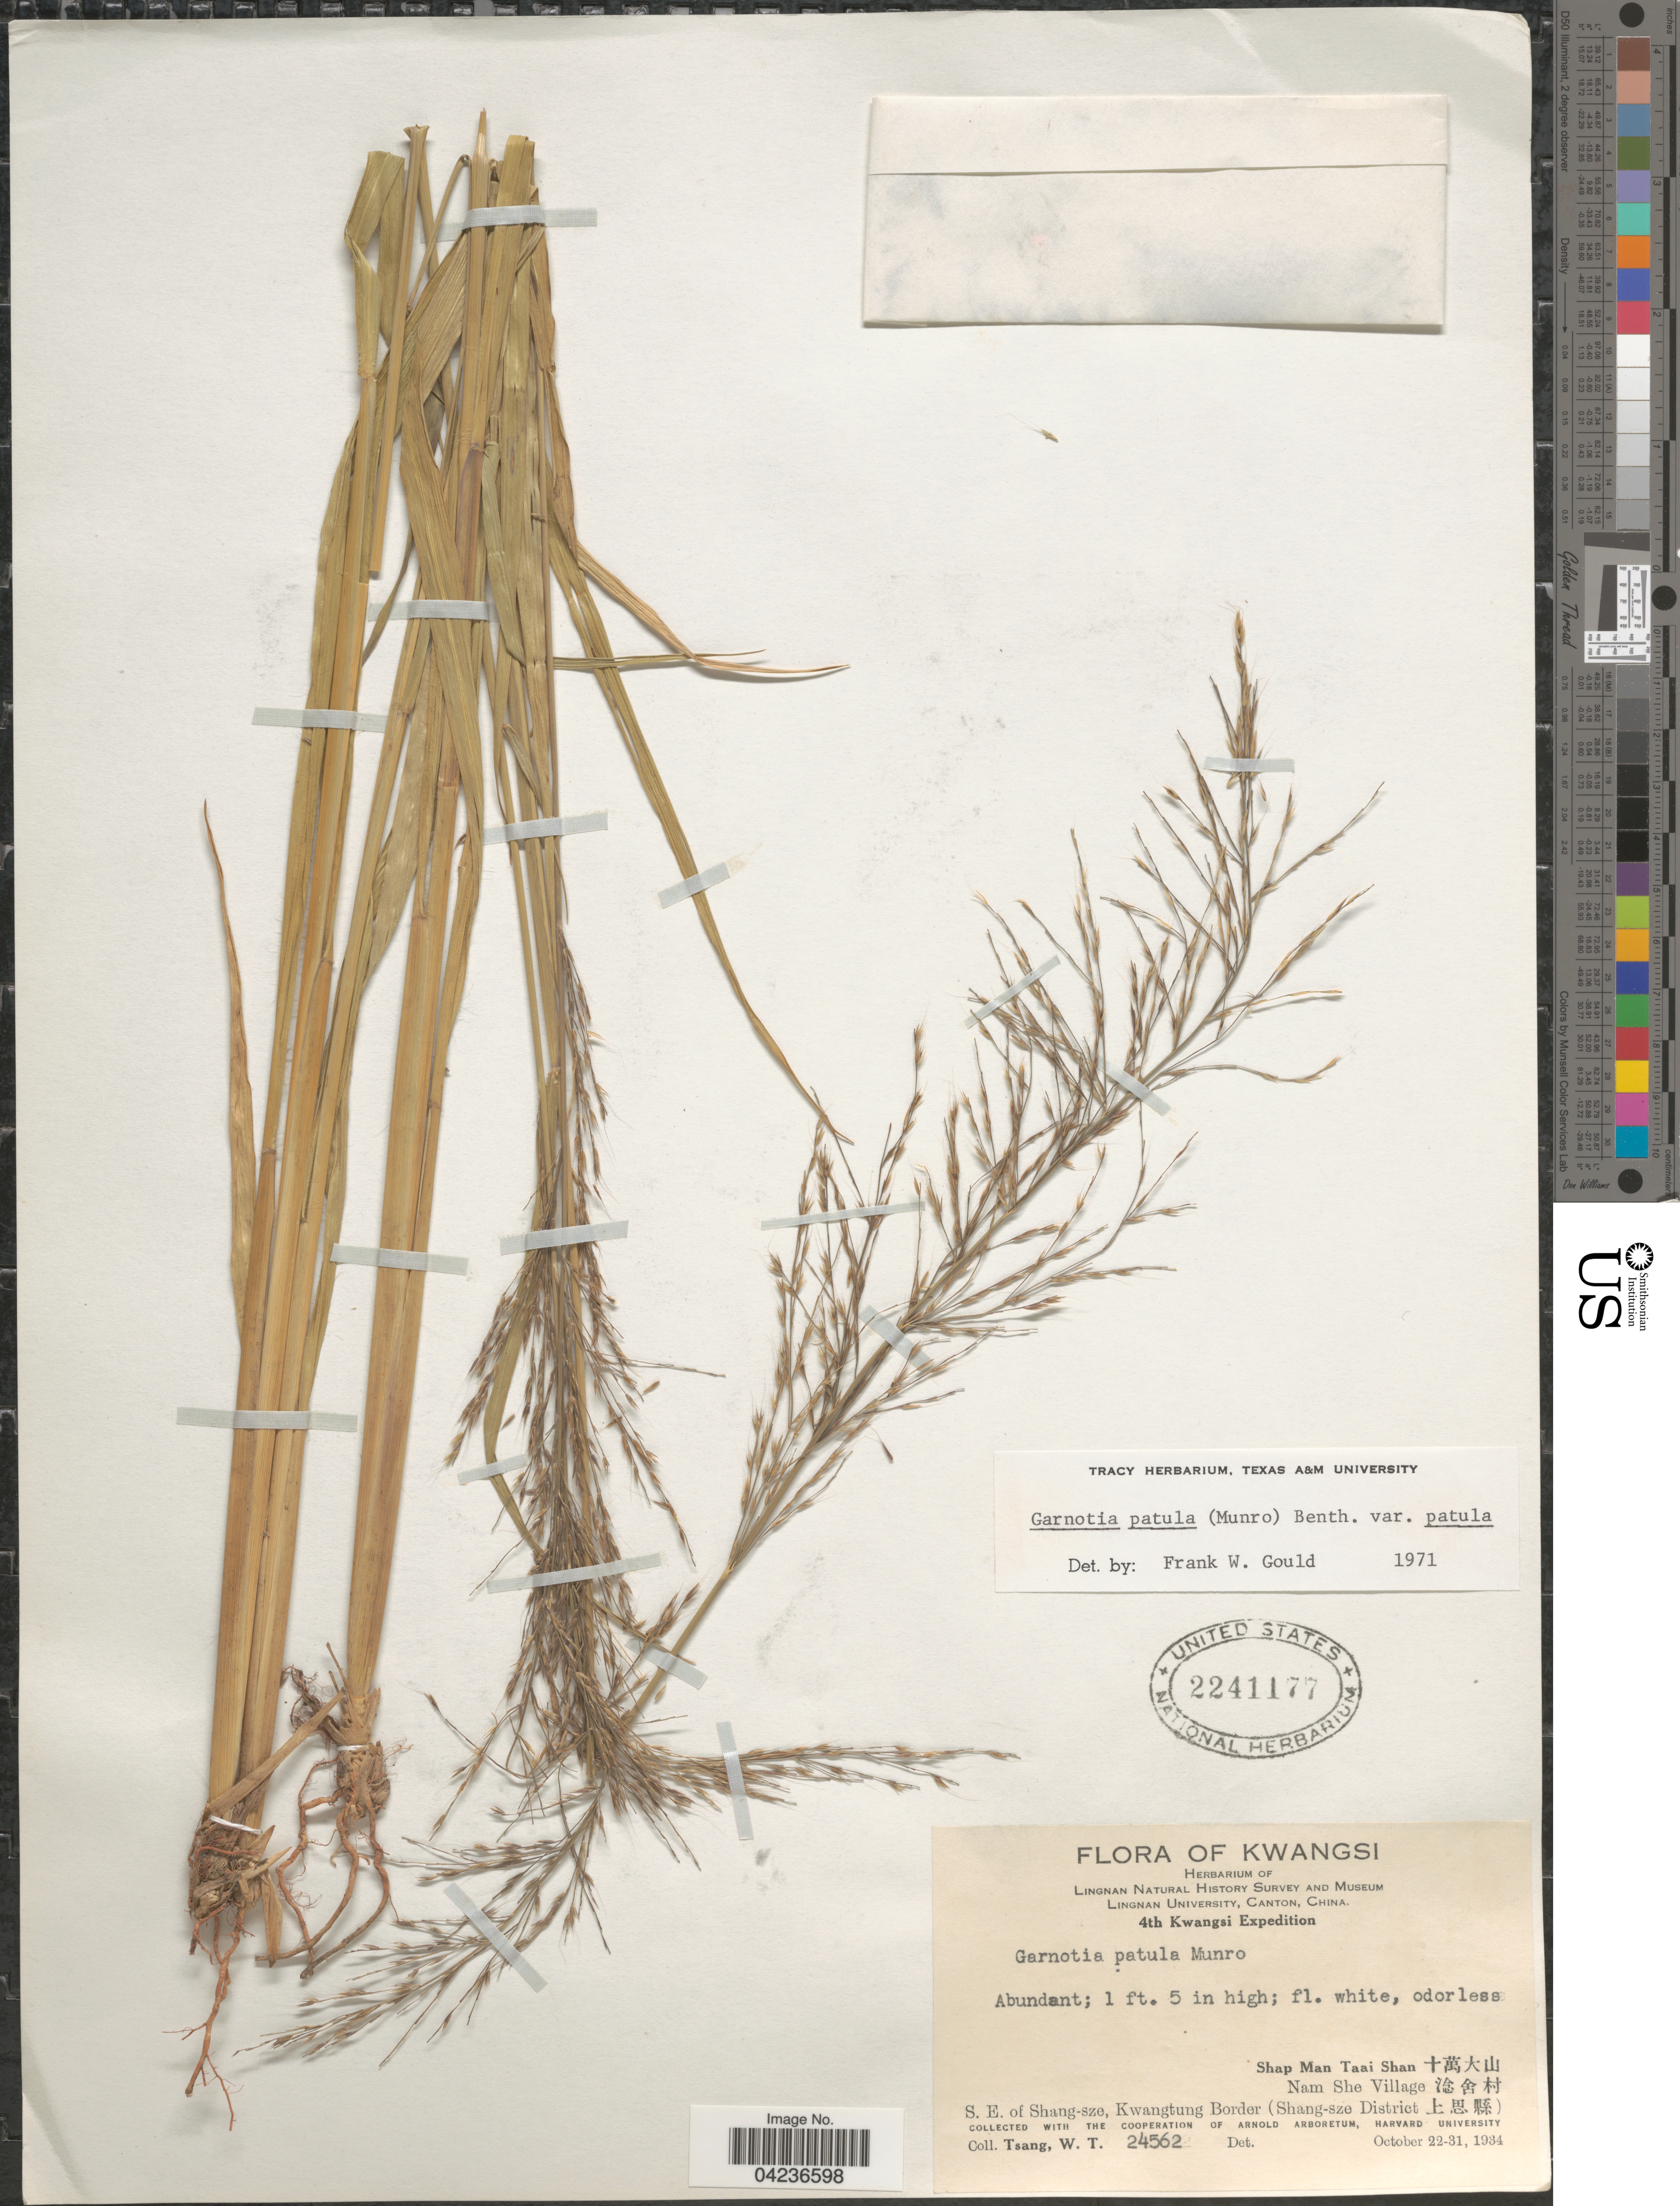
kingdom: Plantae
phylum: Tracheophyta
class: Liliopsida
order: Poales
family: Poaceae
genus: Garnotia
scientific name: Garnotia patula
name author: (Munro) Benth.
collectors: W. T. Tsang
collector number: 24562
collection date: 1934-10-22/1934-10-31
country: China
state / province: Guangxi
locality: Kwangsi. Lingnan Natural History Survey and Museum. 4th Kwangsi Expedition. Shap Man Taai Shan. X. Nam She Village. X. S.E. of Shang-sze, Kwangtung Border (Shang-sze District X).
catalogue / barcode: US 2241177